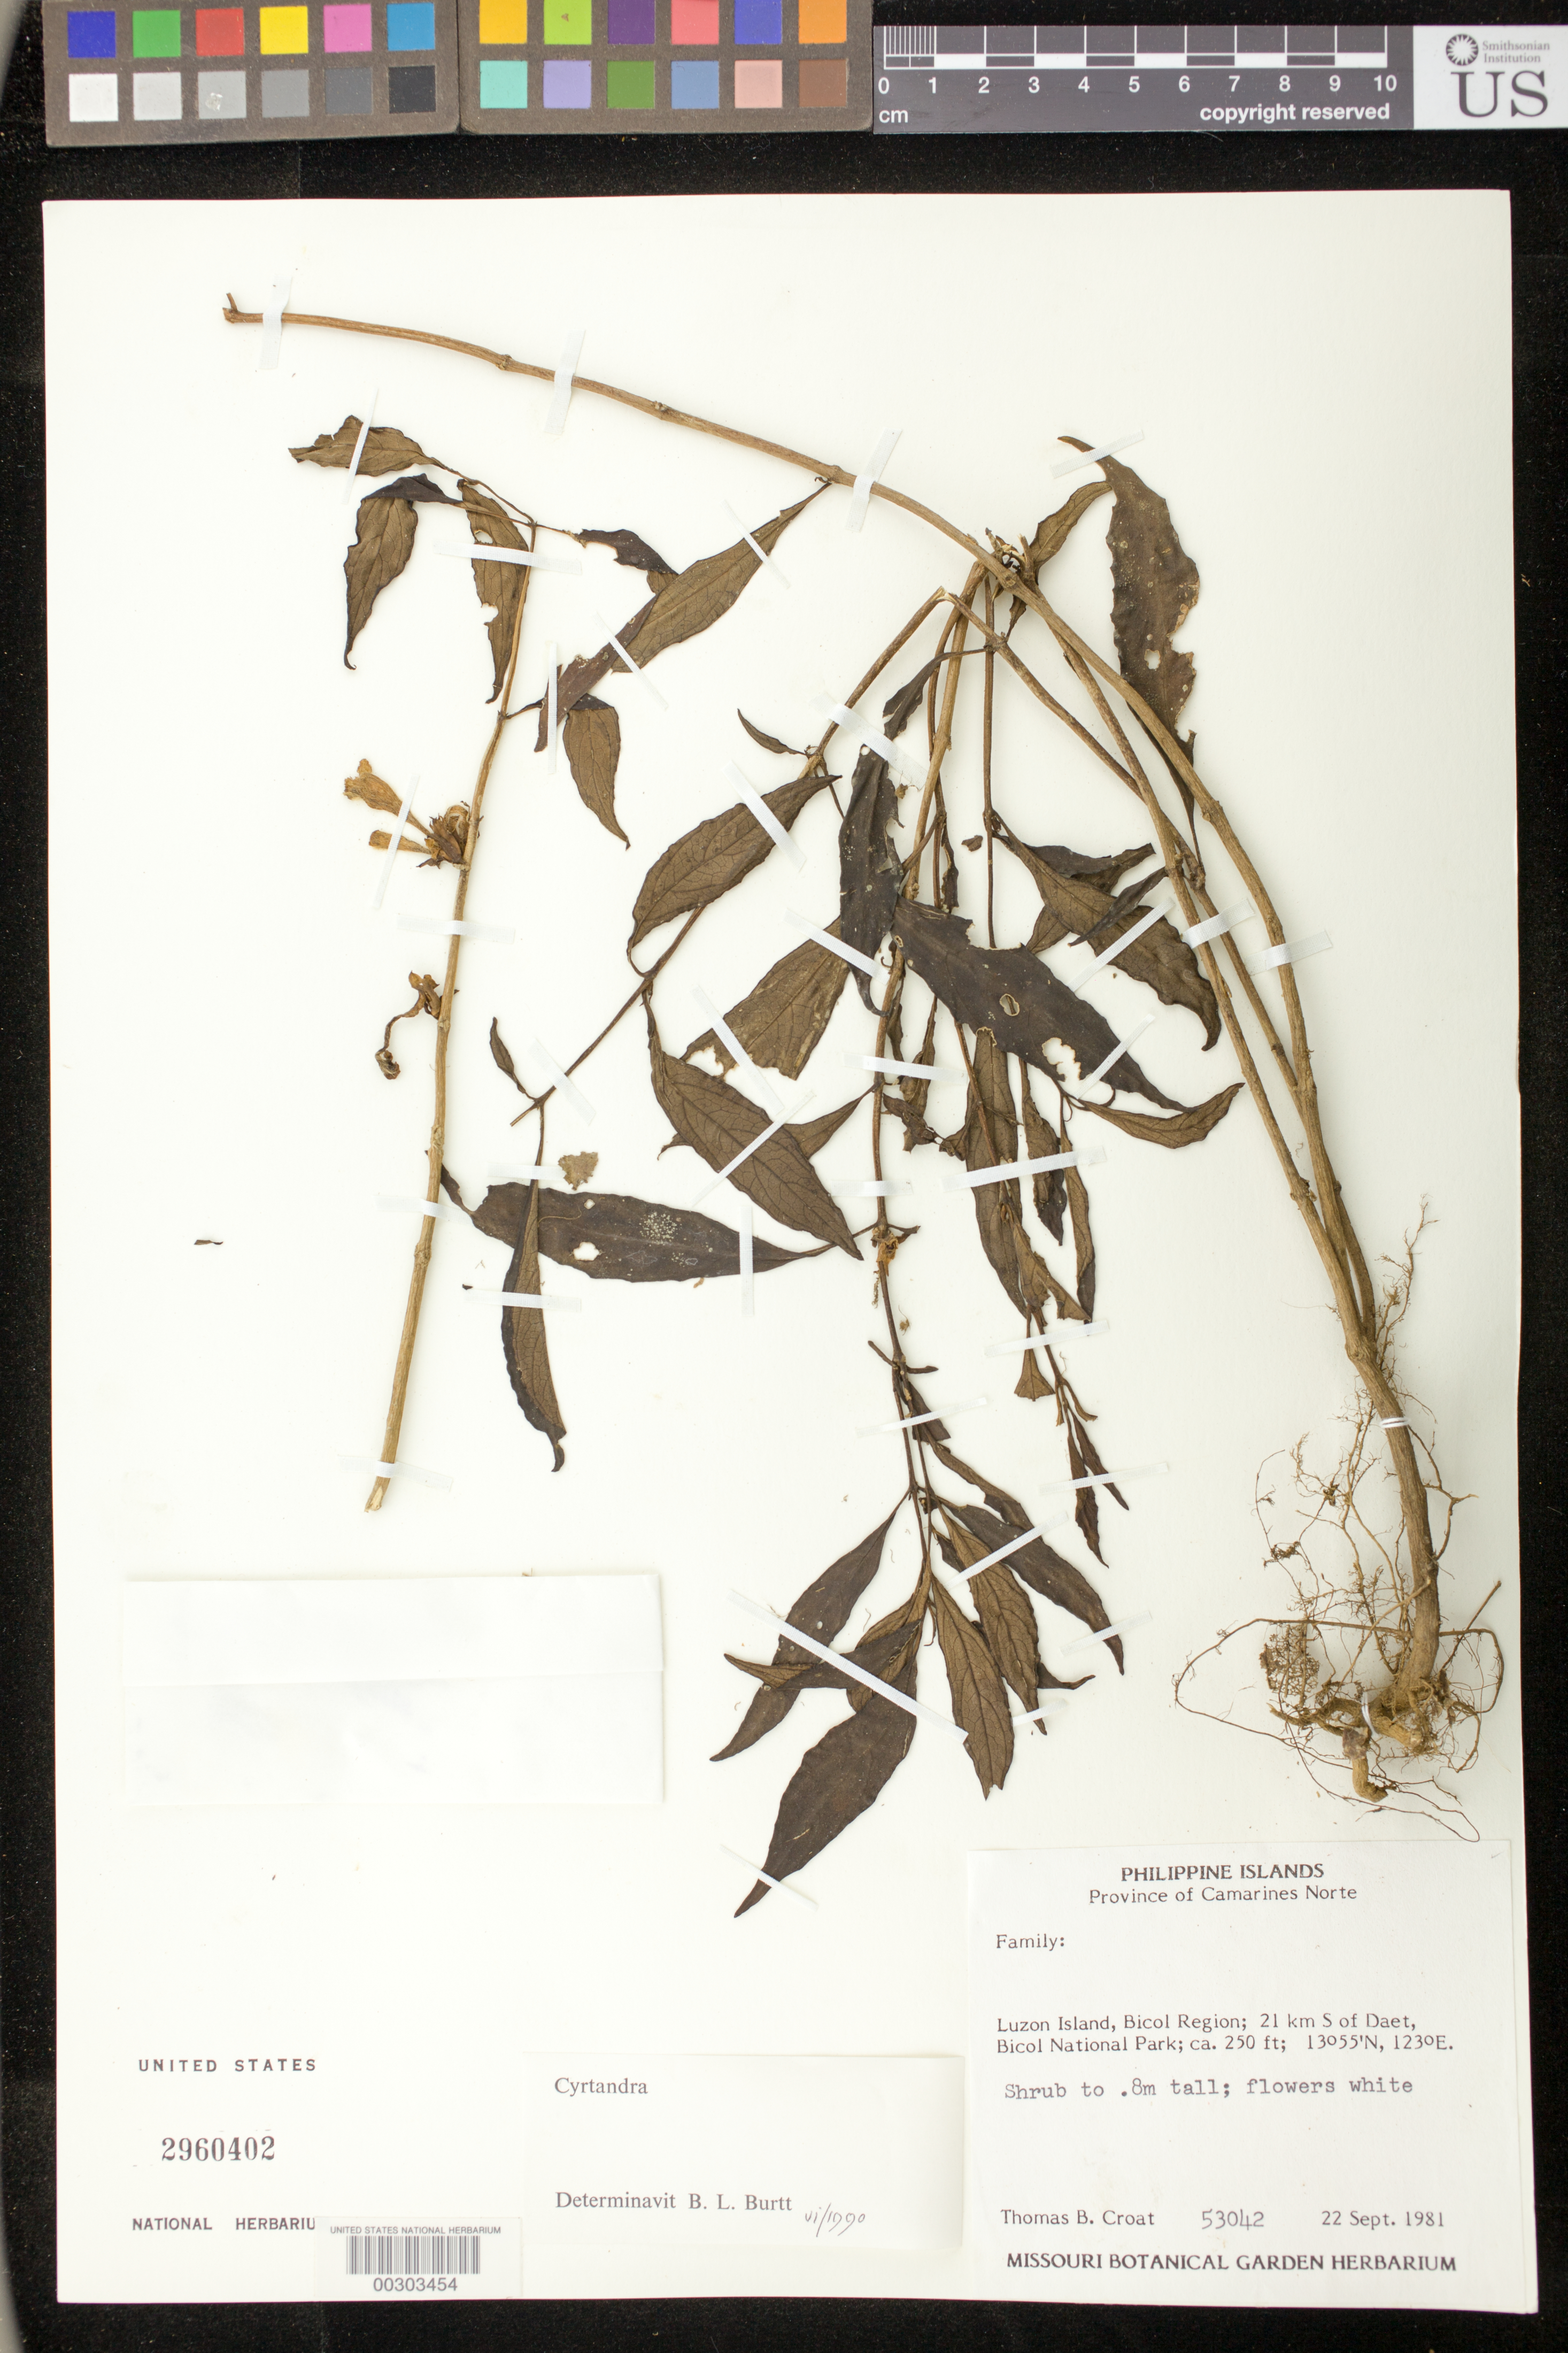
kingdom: Plantae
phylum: Tracheophyta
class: Magnoliopsida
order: Lamiales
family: Gesneriaceae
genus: Cyrtandra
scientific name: Cyrtandra sp.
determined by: Burtt, B. L.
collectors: T. B. Croat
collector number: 53042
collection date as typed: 22 Sep 1981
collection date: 1981-09-22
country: Philippines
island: Luzon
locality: Camarines norte prov., Bicol region, 21 km s of daet, bicol national park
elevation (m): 76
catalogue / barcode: US 2960402